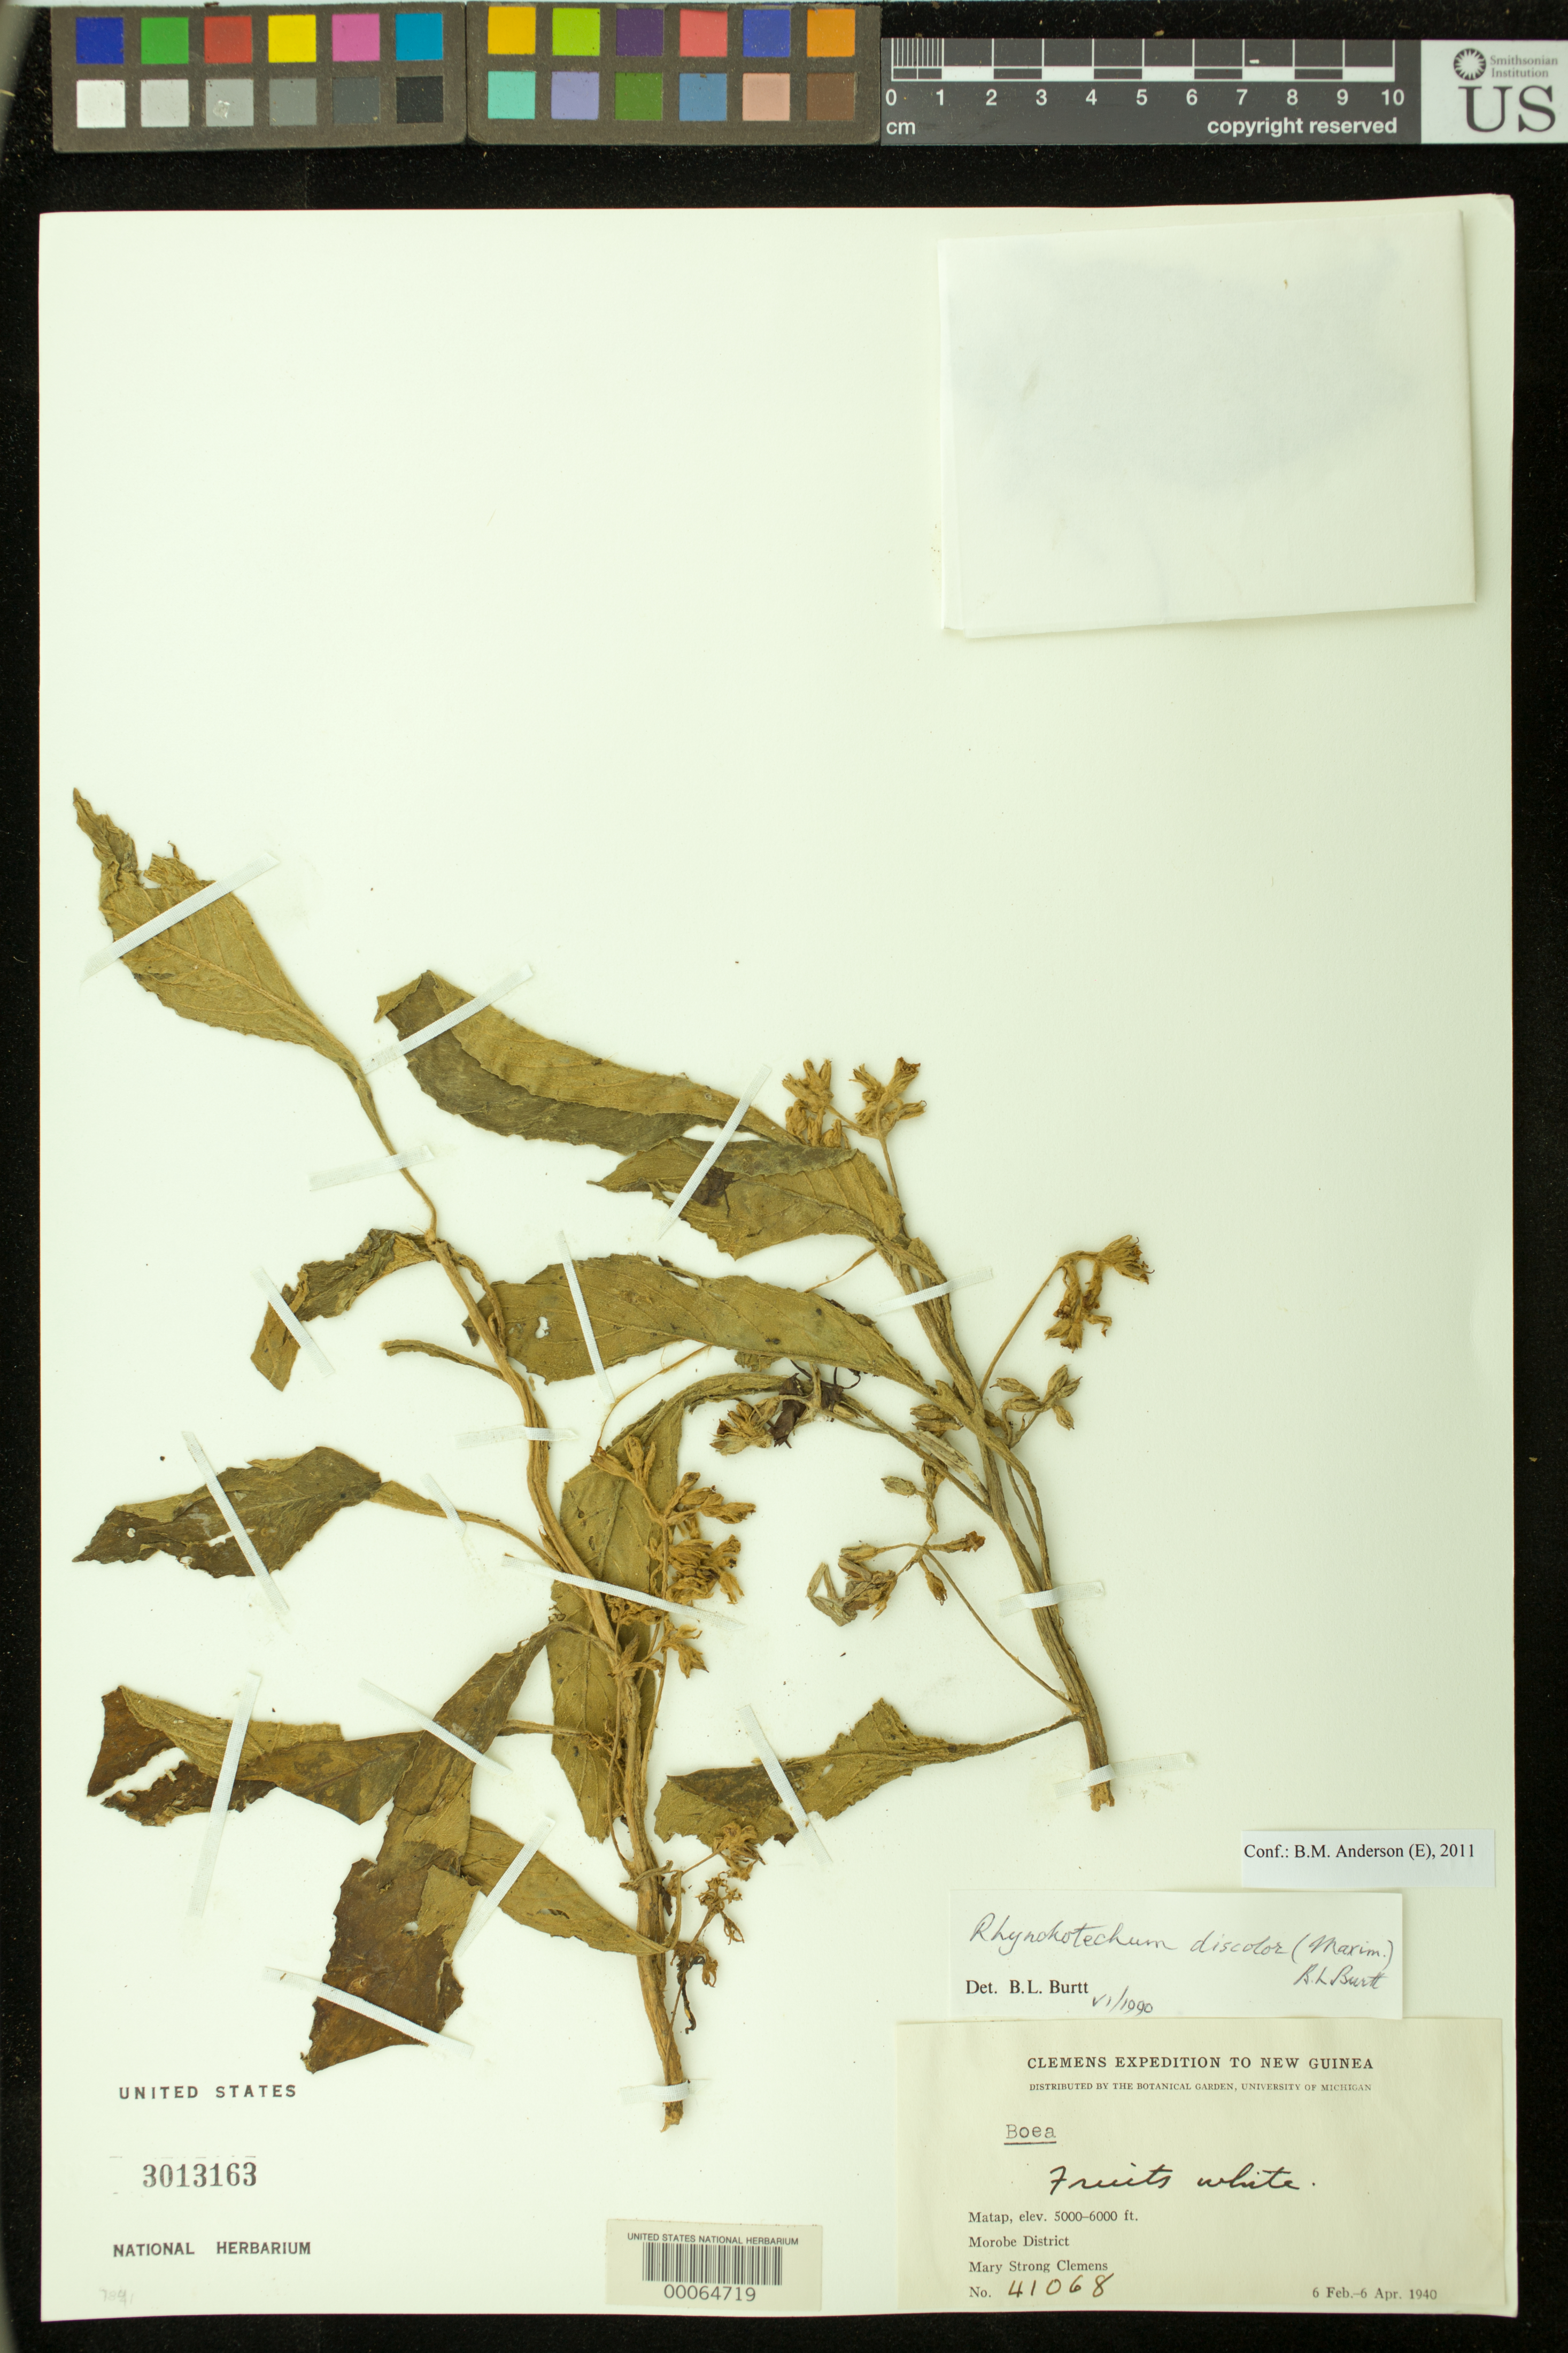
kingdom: Plantae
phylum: Tracheophyta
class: Magnoliopsida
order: Lamiales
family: Gesneriaceae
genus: Rhynchotechum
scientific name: Rhynchotechum discolor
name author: (Maxim.) B.L. Burtt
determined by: Burtt, B. L.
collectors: M. S. Clemens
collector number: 41068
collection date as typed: Feb-Apr 1940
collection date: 1940-02/1940-04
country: Papua New Guinea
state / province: Morobe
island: New Guinea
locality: Morobe dist, matap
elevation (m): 1524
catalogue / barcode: US 3013163